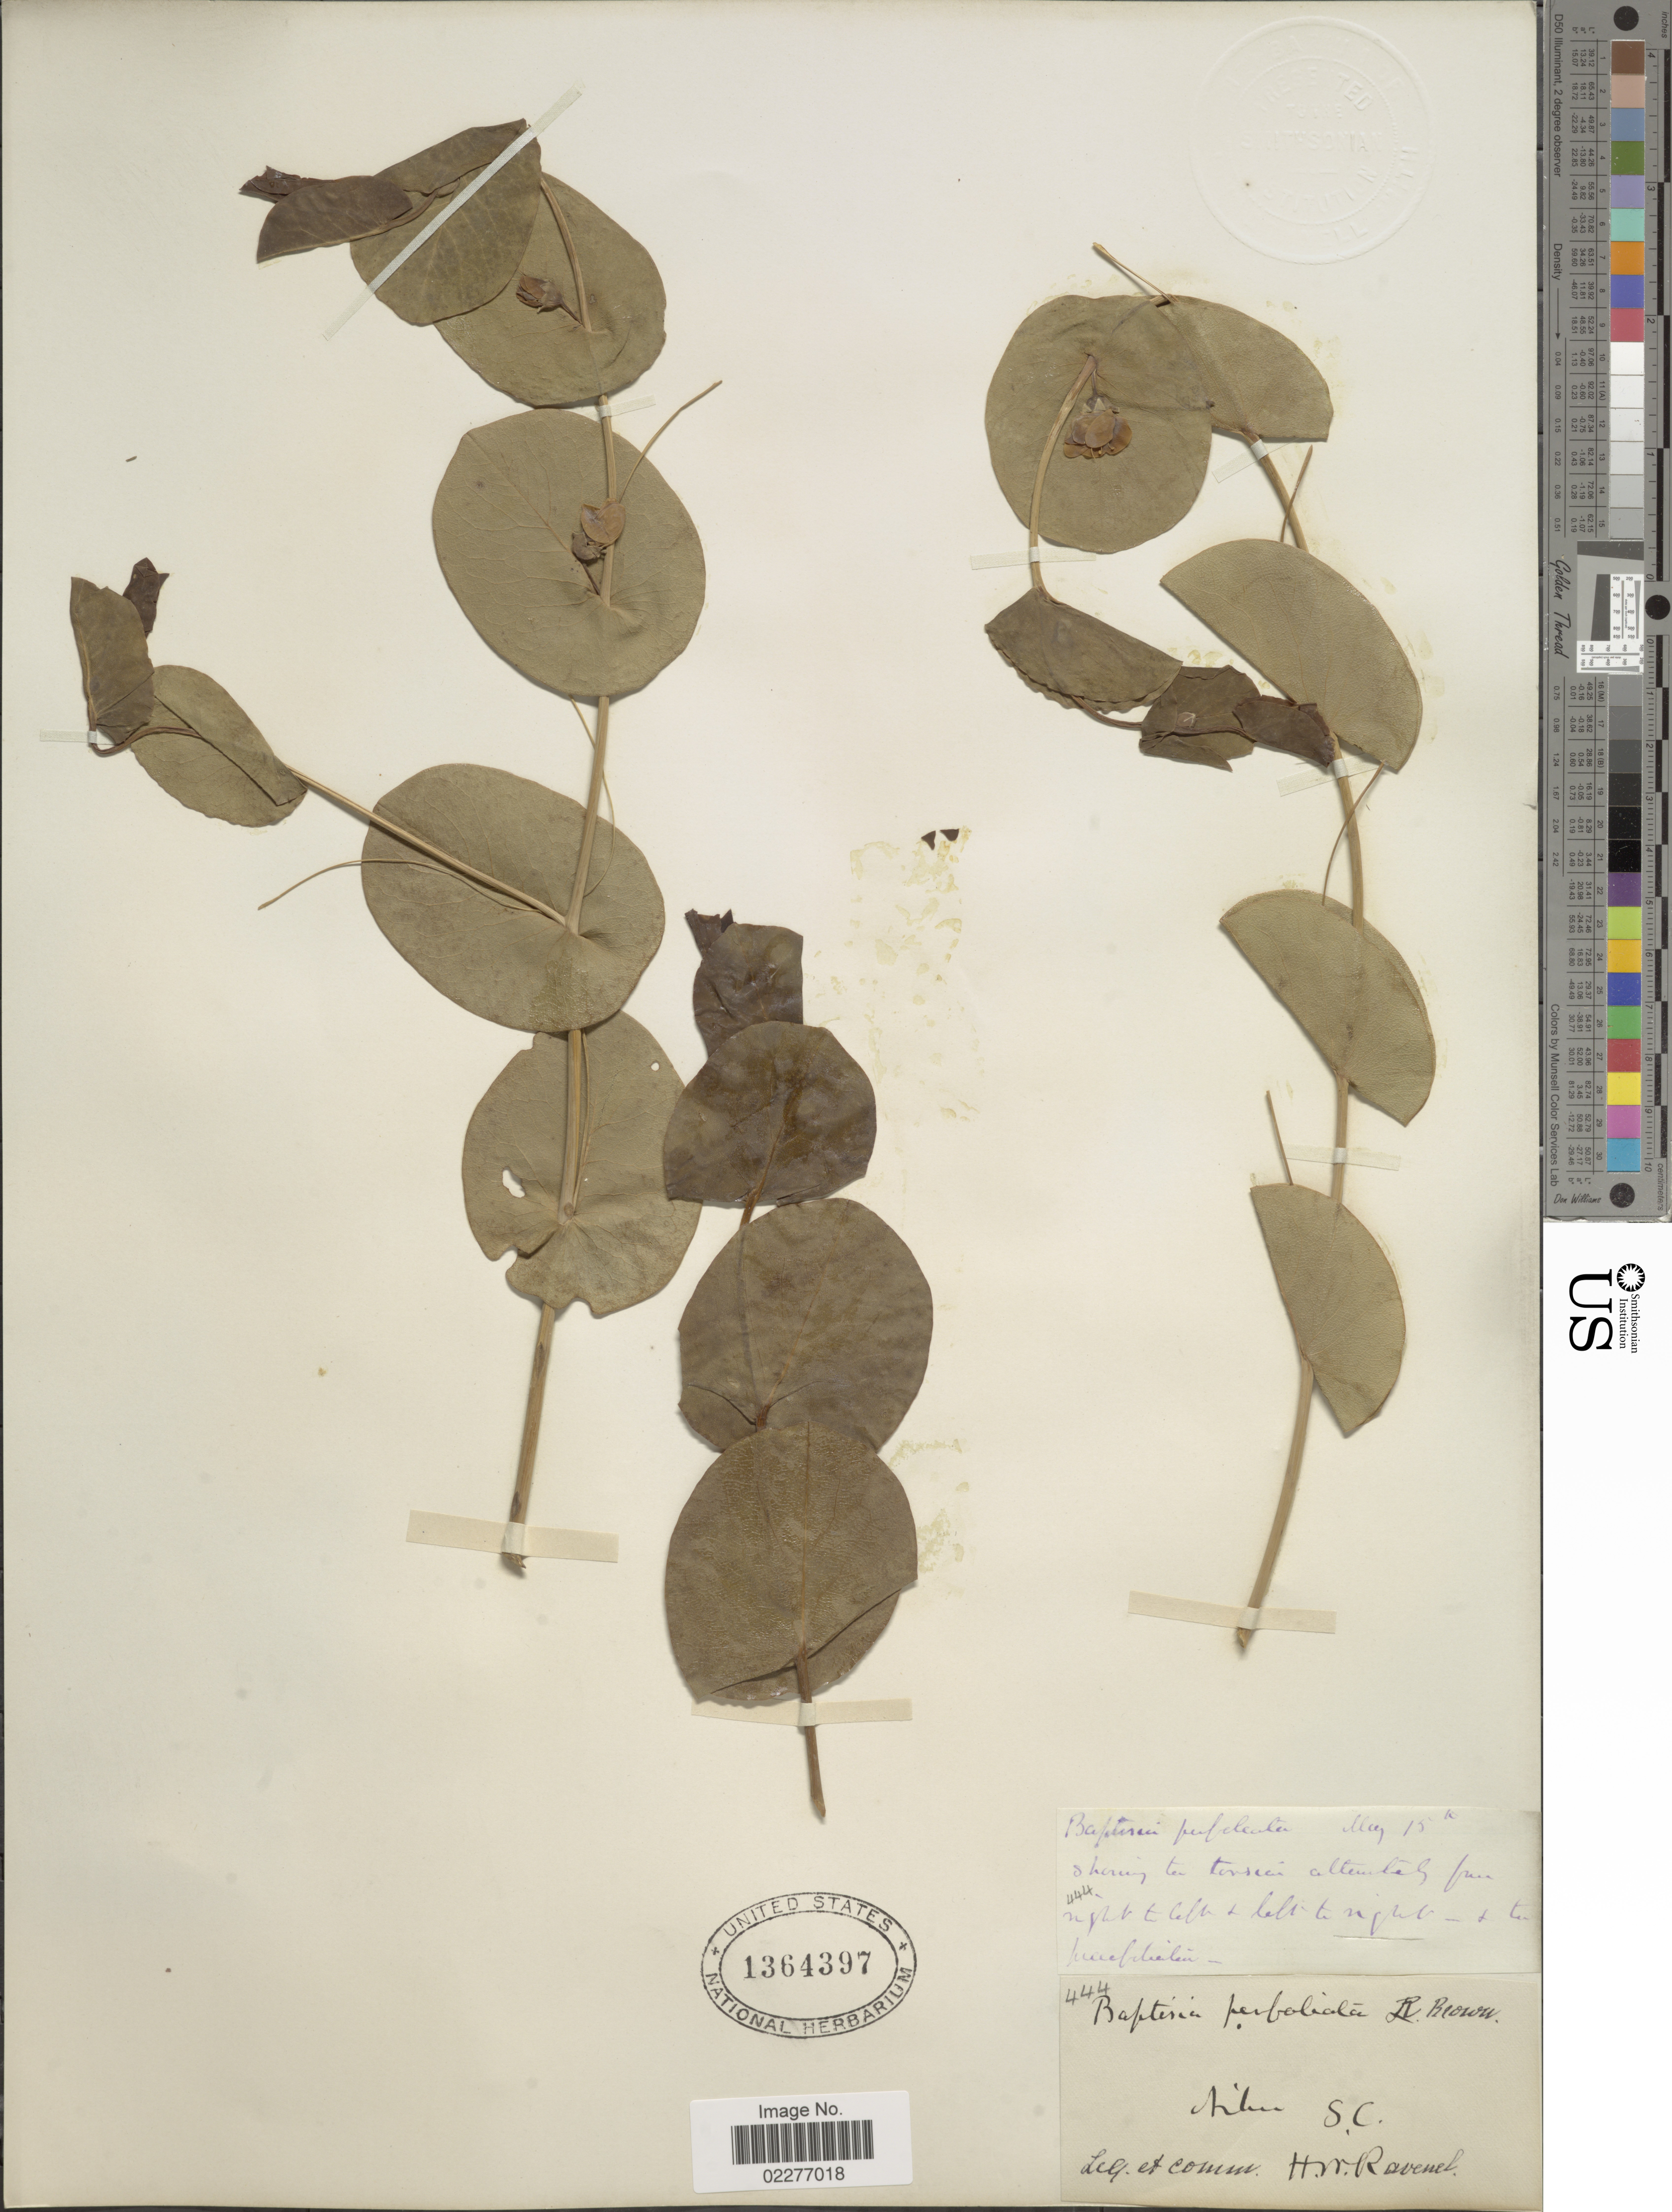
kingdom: Plantae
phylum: Tracheophyta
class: Magnoliopsida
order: Fabales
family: Fabaceae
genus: Baptisia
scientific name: Baptisia perfoliata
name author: (L.) R. Br.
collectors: H. Ravenel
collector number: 444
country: United States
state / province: South Carolina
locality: Aiken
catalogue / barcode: US 1364397